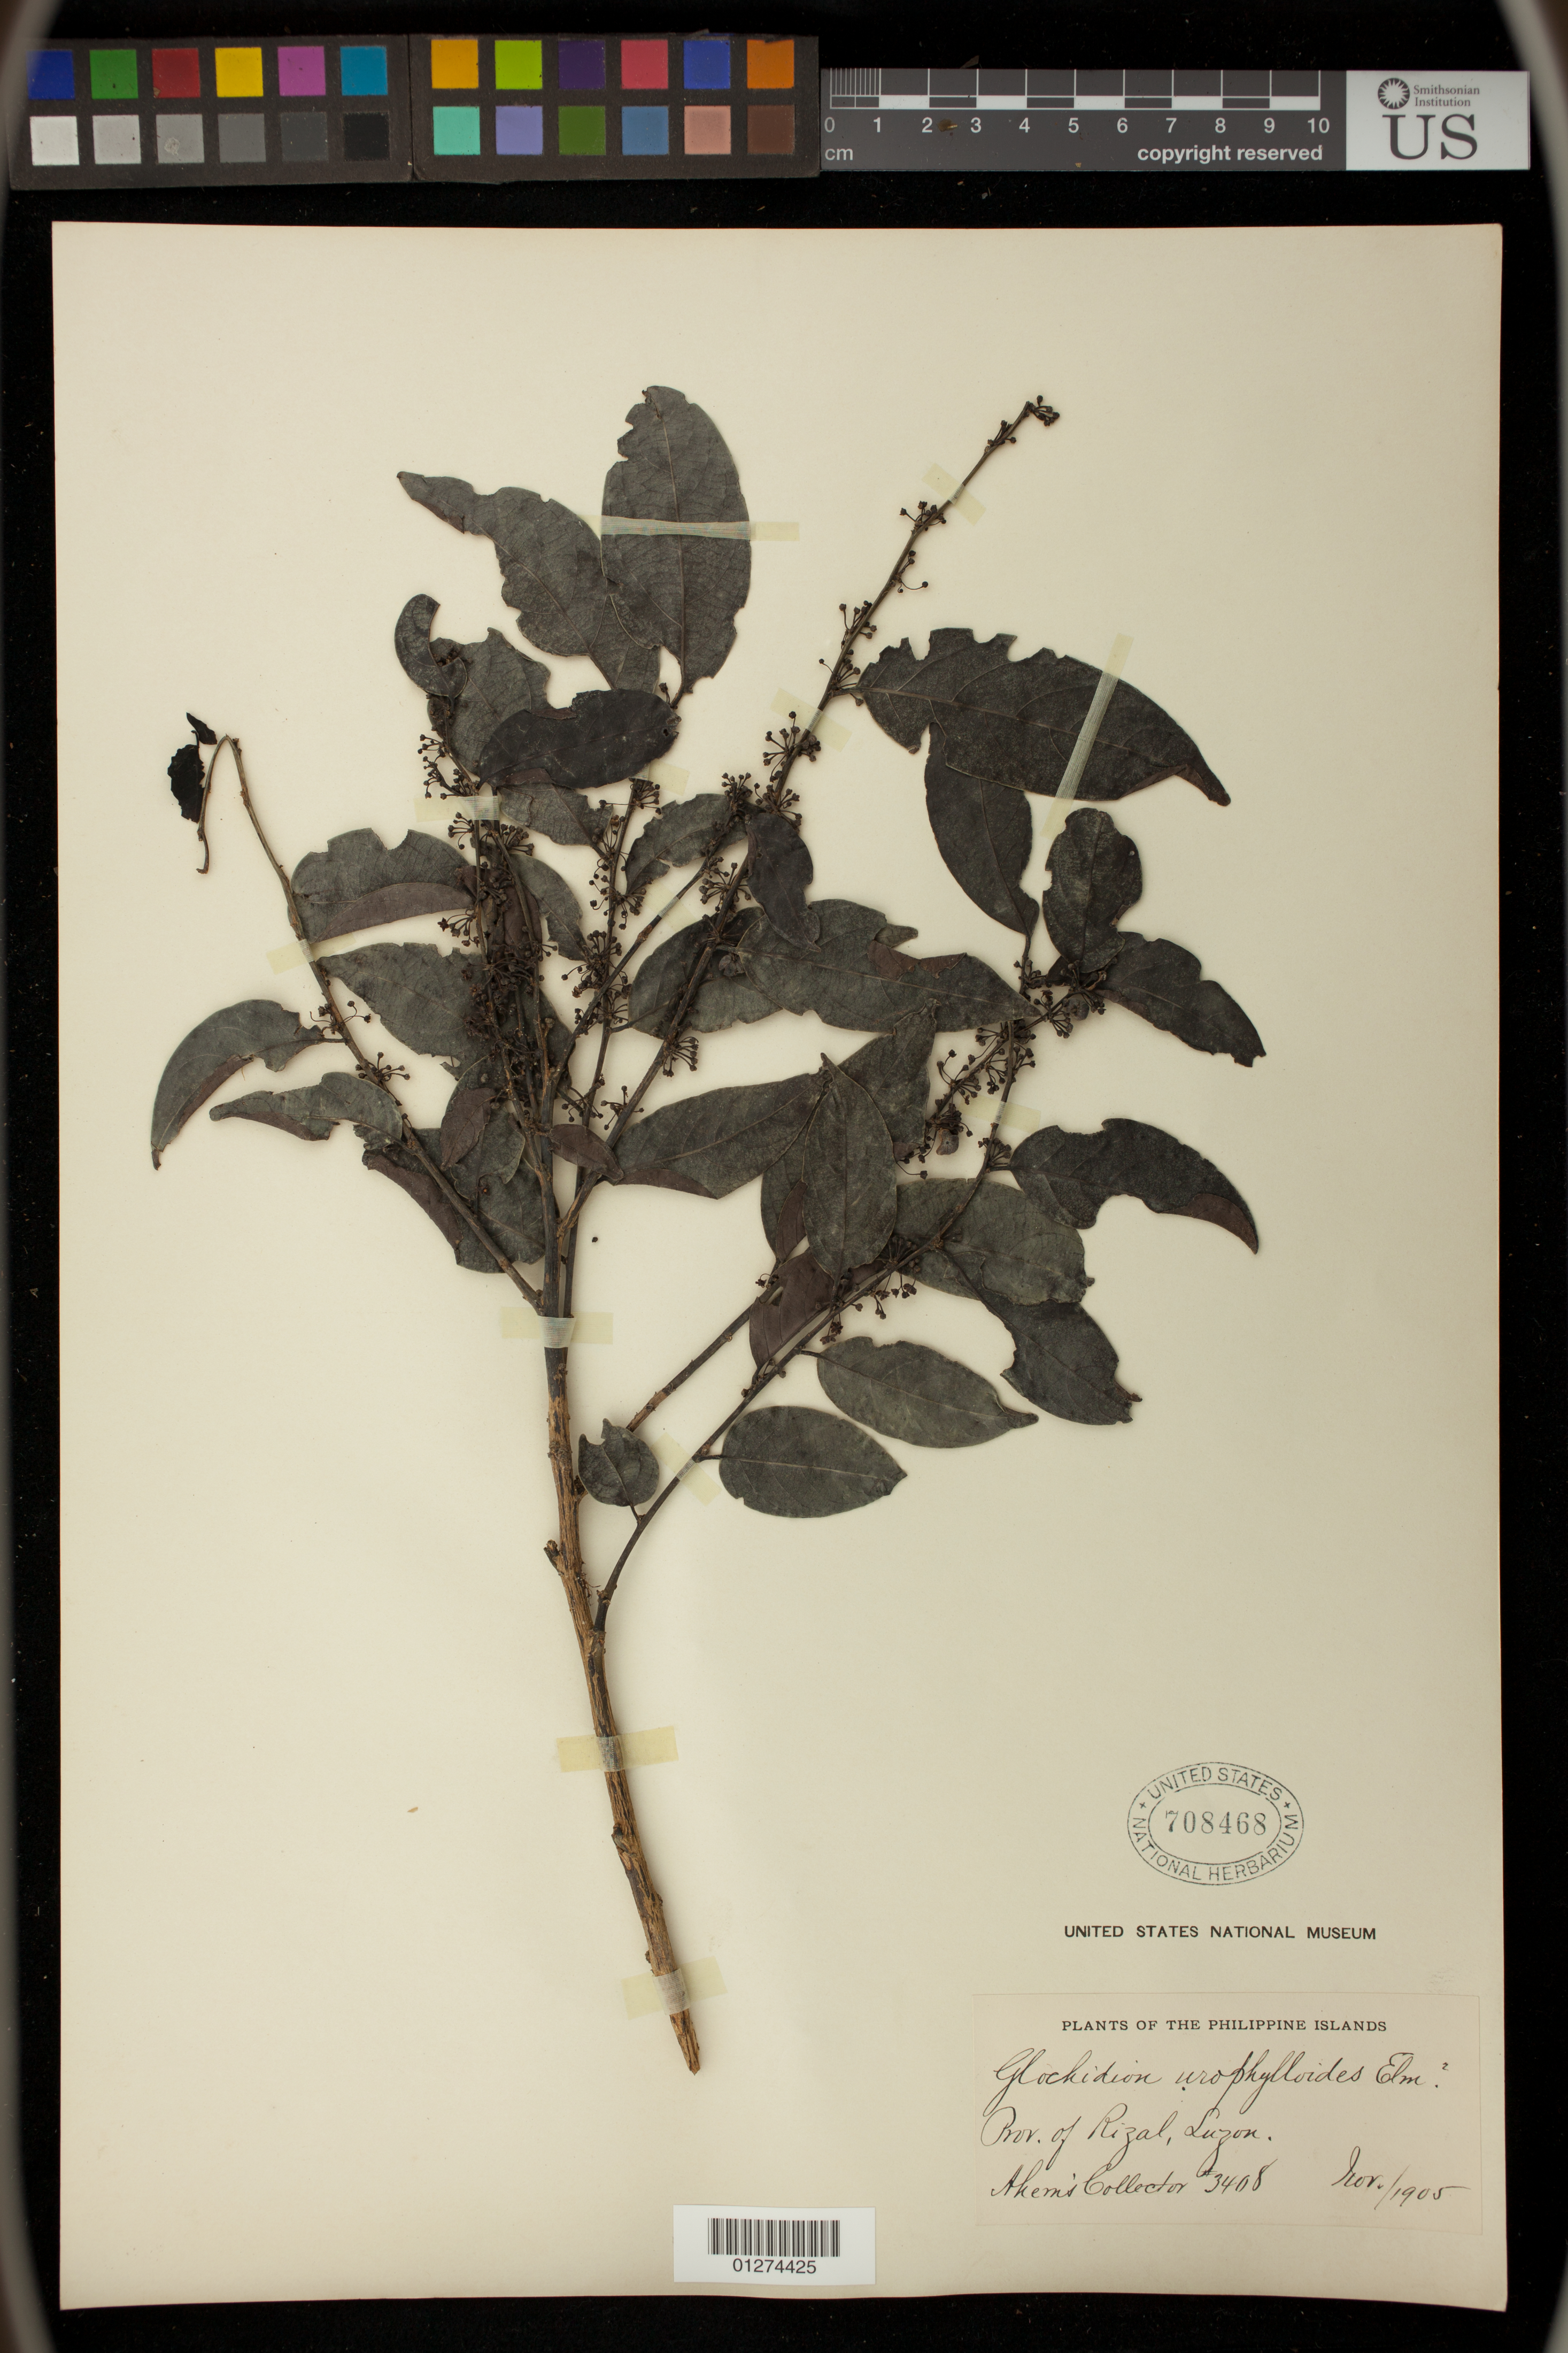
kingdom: Plantae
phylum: Tracheophyta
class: Magnoliopsida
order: Malpighiales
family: Phyllanthaceae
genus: Glochidion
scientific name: Glochidion urophylloides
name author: Elmer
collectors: Ahern's collector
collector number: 3408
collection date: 1905-11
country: Philippines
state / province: Calabarzon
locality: Prov. of Rizal, Luzon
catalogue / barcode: US 708468